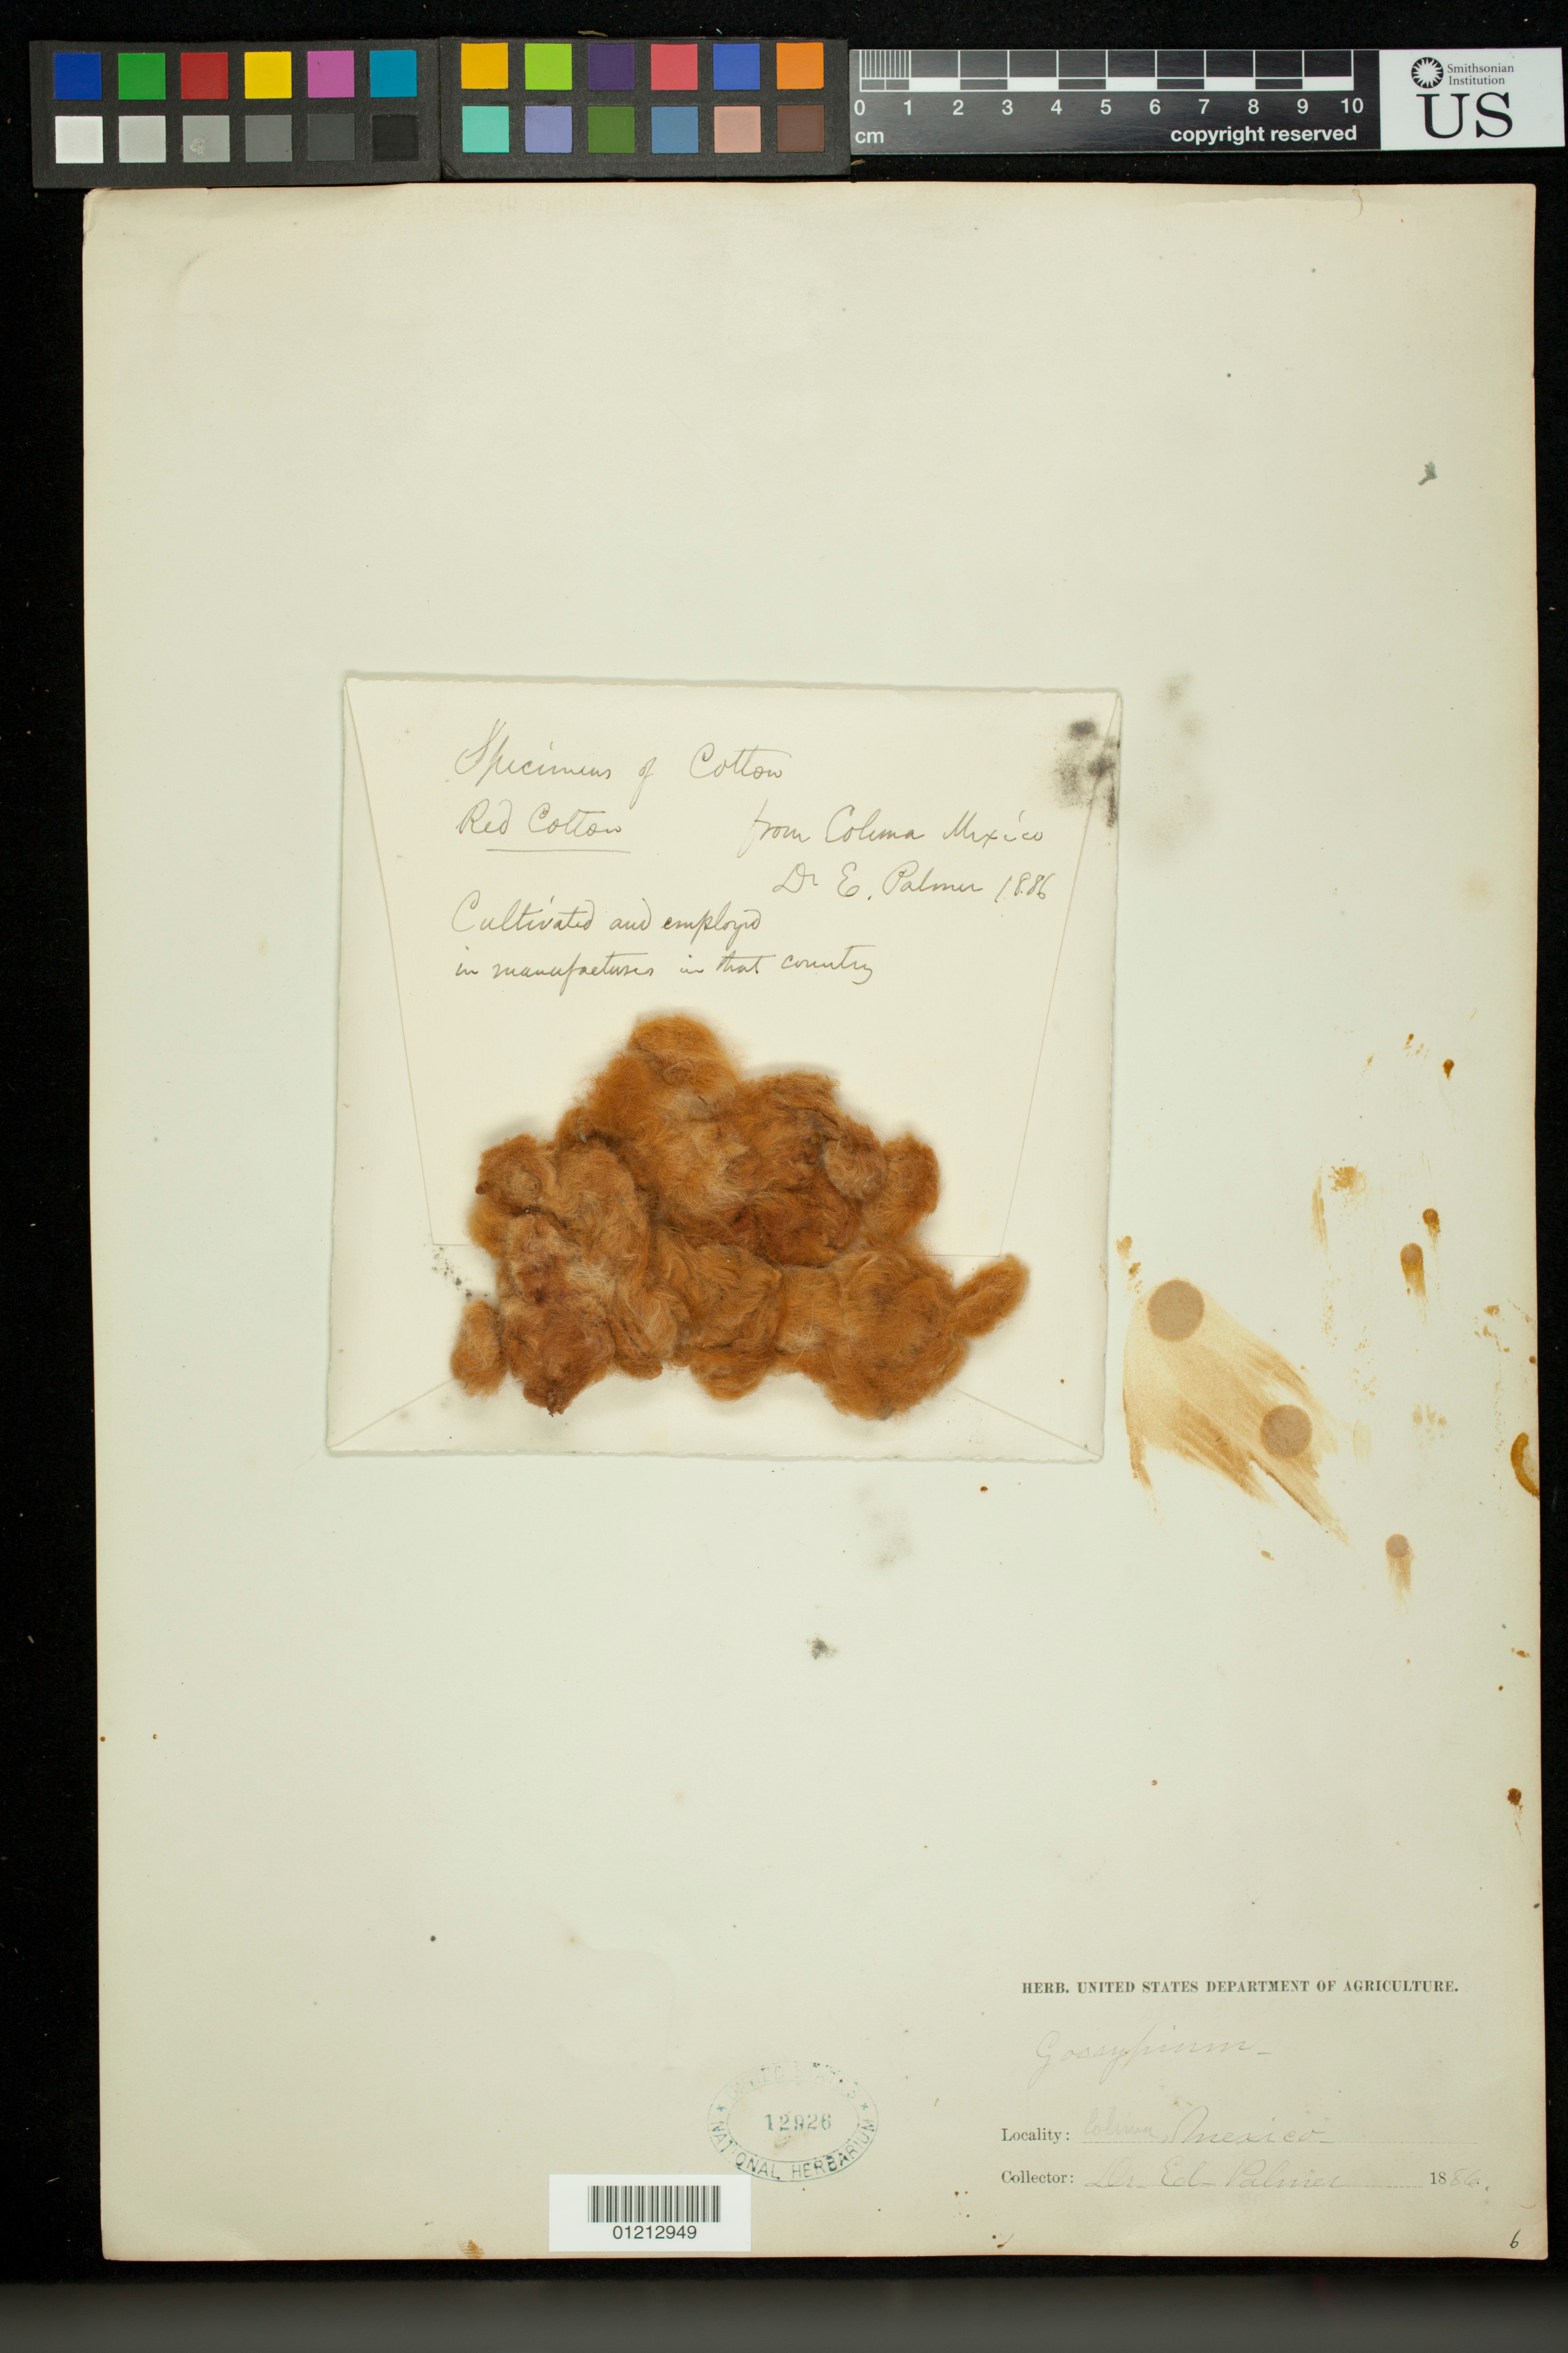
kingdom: Plantae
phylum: Tracheophyta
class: Magnoliopsida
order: Malvales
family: Malvaceae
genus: Gossypium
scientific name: Gossypium sp.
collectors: E. Palmer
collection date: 1886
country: Mexico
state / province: Colima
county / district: Colima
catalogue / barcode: US 12926